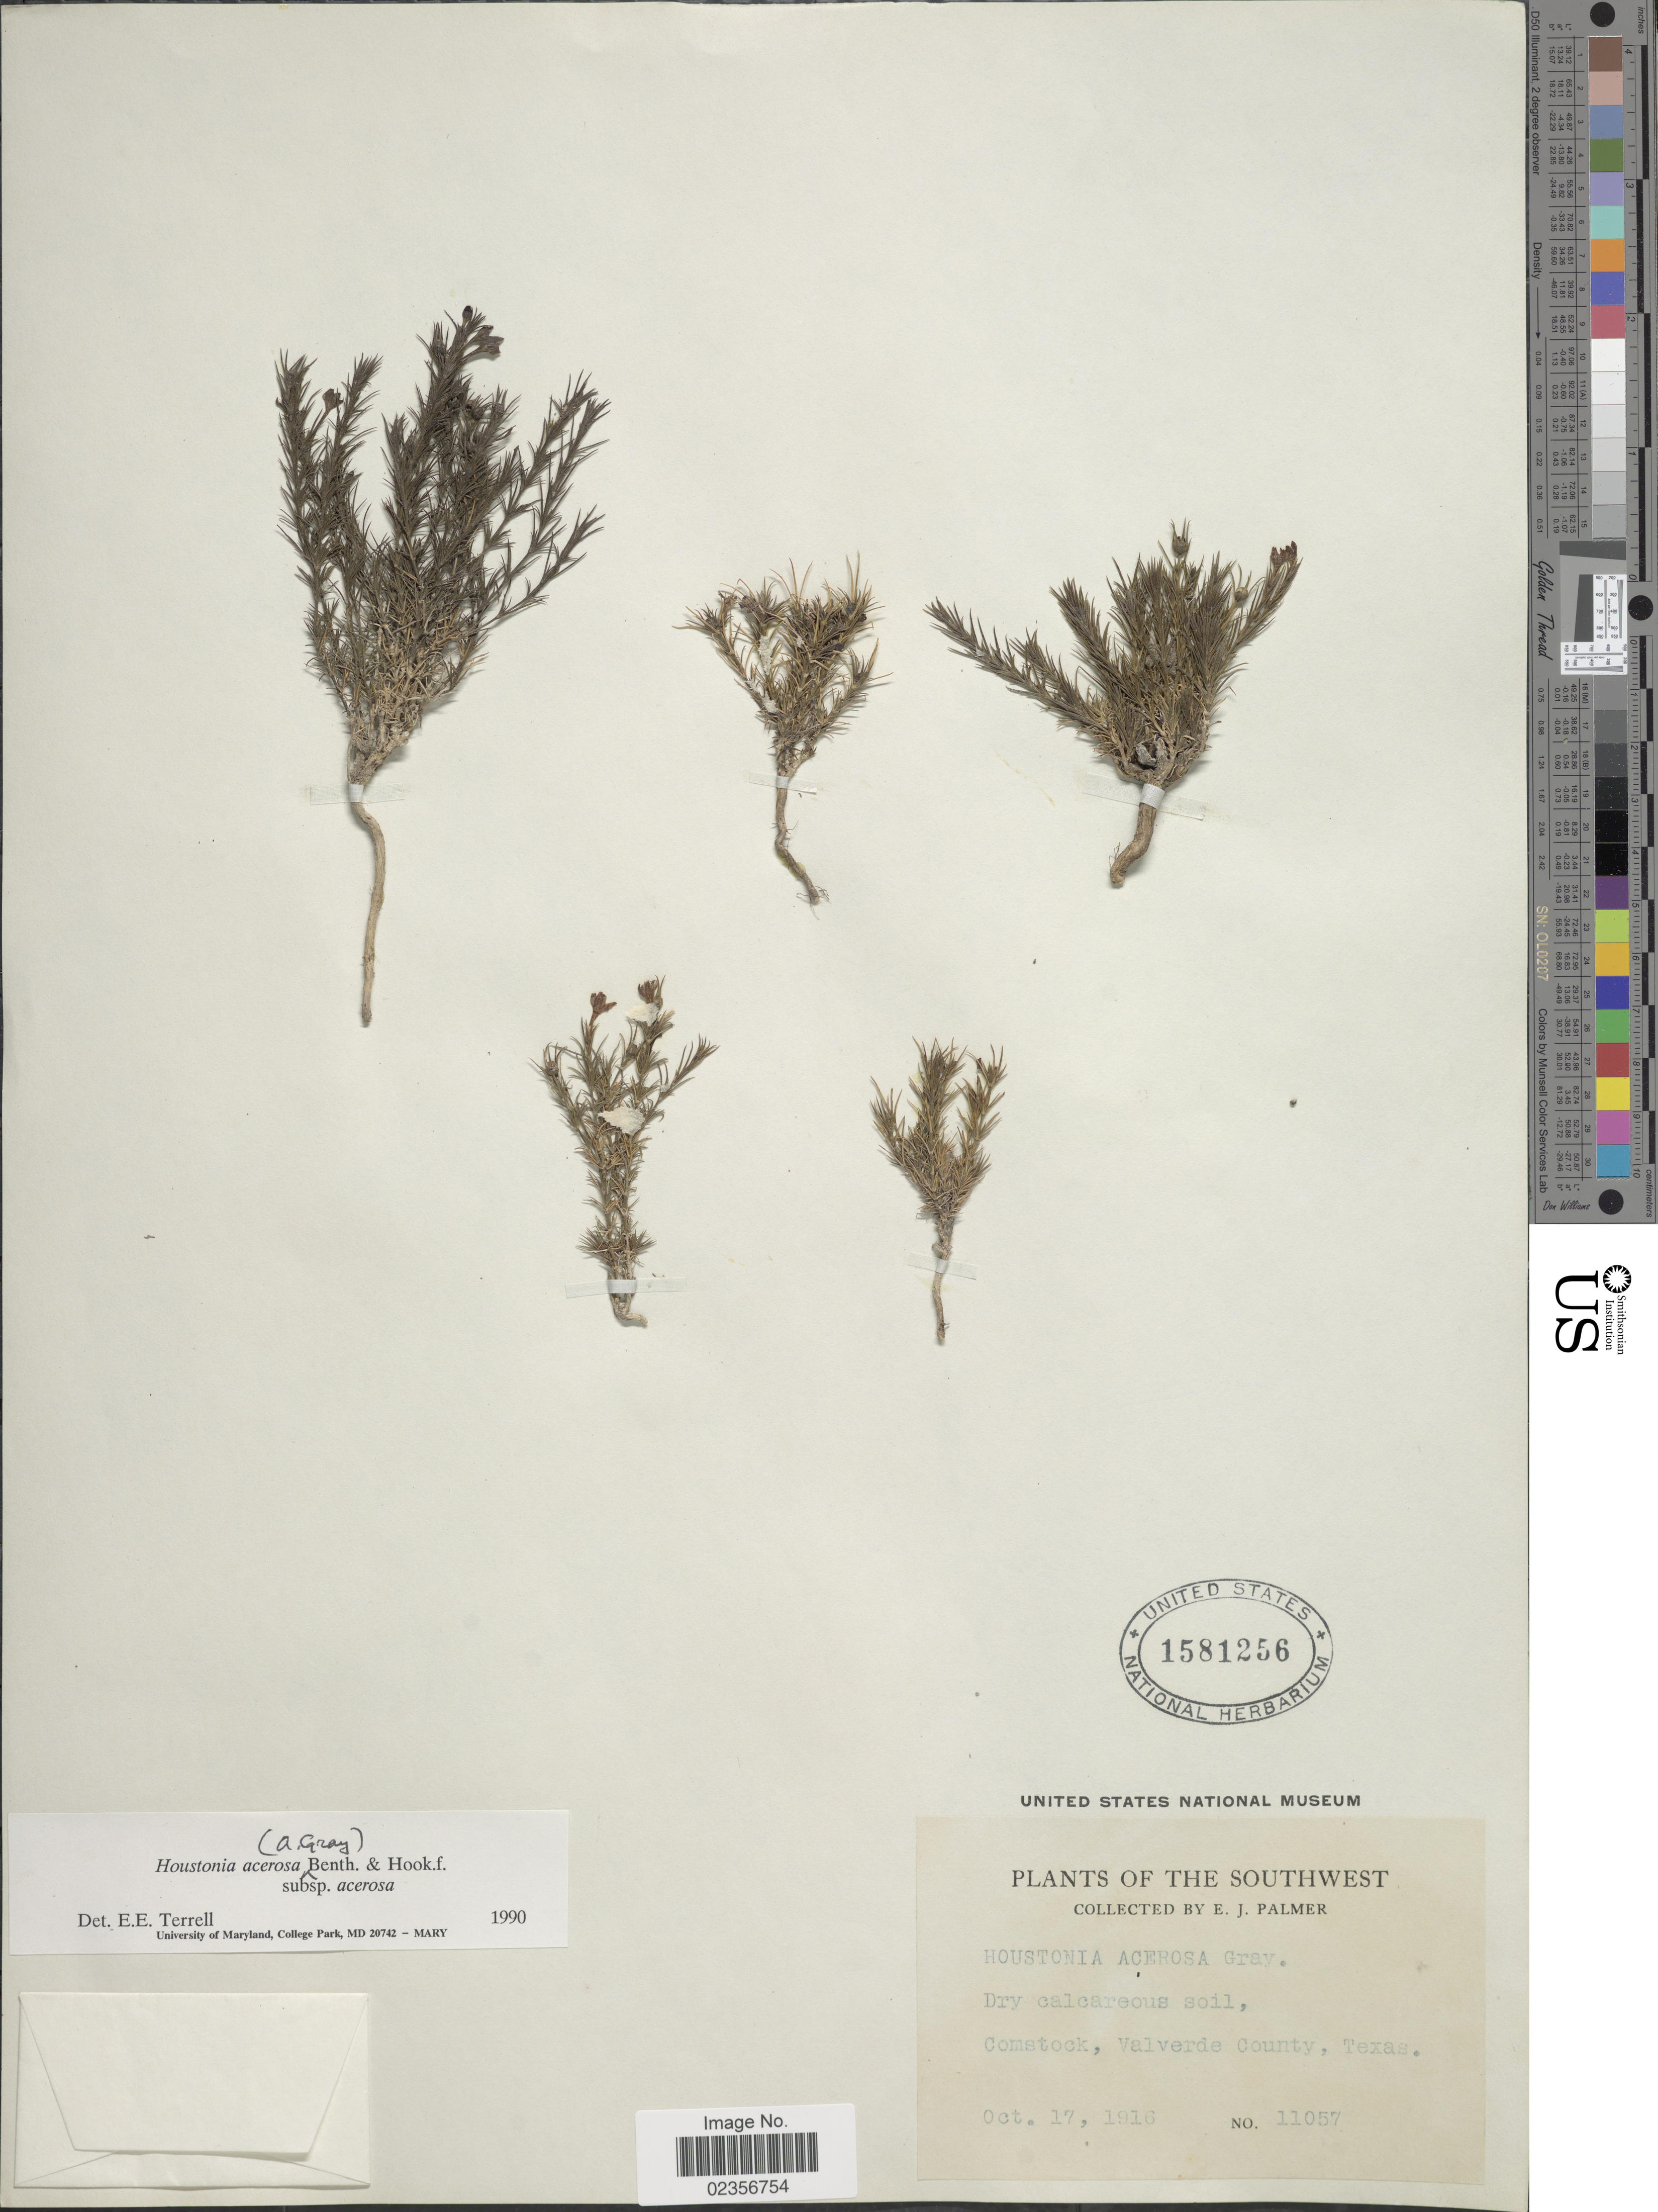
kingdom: Plantae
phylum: Tracheophyta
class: Magnoliopsida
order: Gentianales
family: Rubiaceae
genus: Houstonia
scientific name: Houstonia acerosa var. acerosa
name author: (A. Gray) Benth. & Hook. f.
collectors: E. J. Palmer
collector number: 11057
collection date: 1916-10-17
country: United States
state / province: Texas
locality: Southwest. Comstock, Valverde County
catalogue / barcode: US 1581256